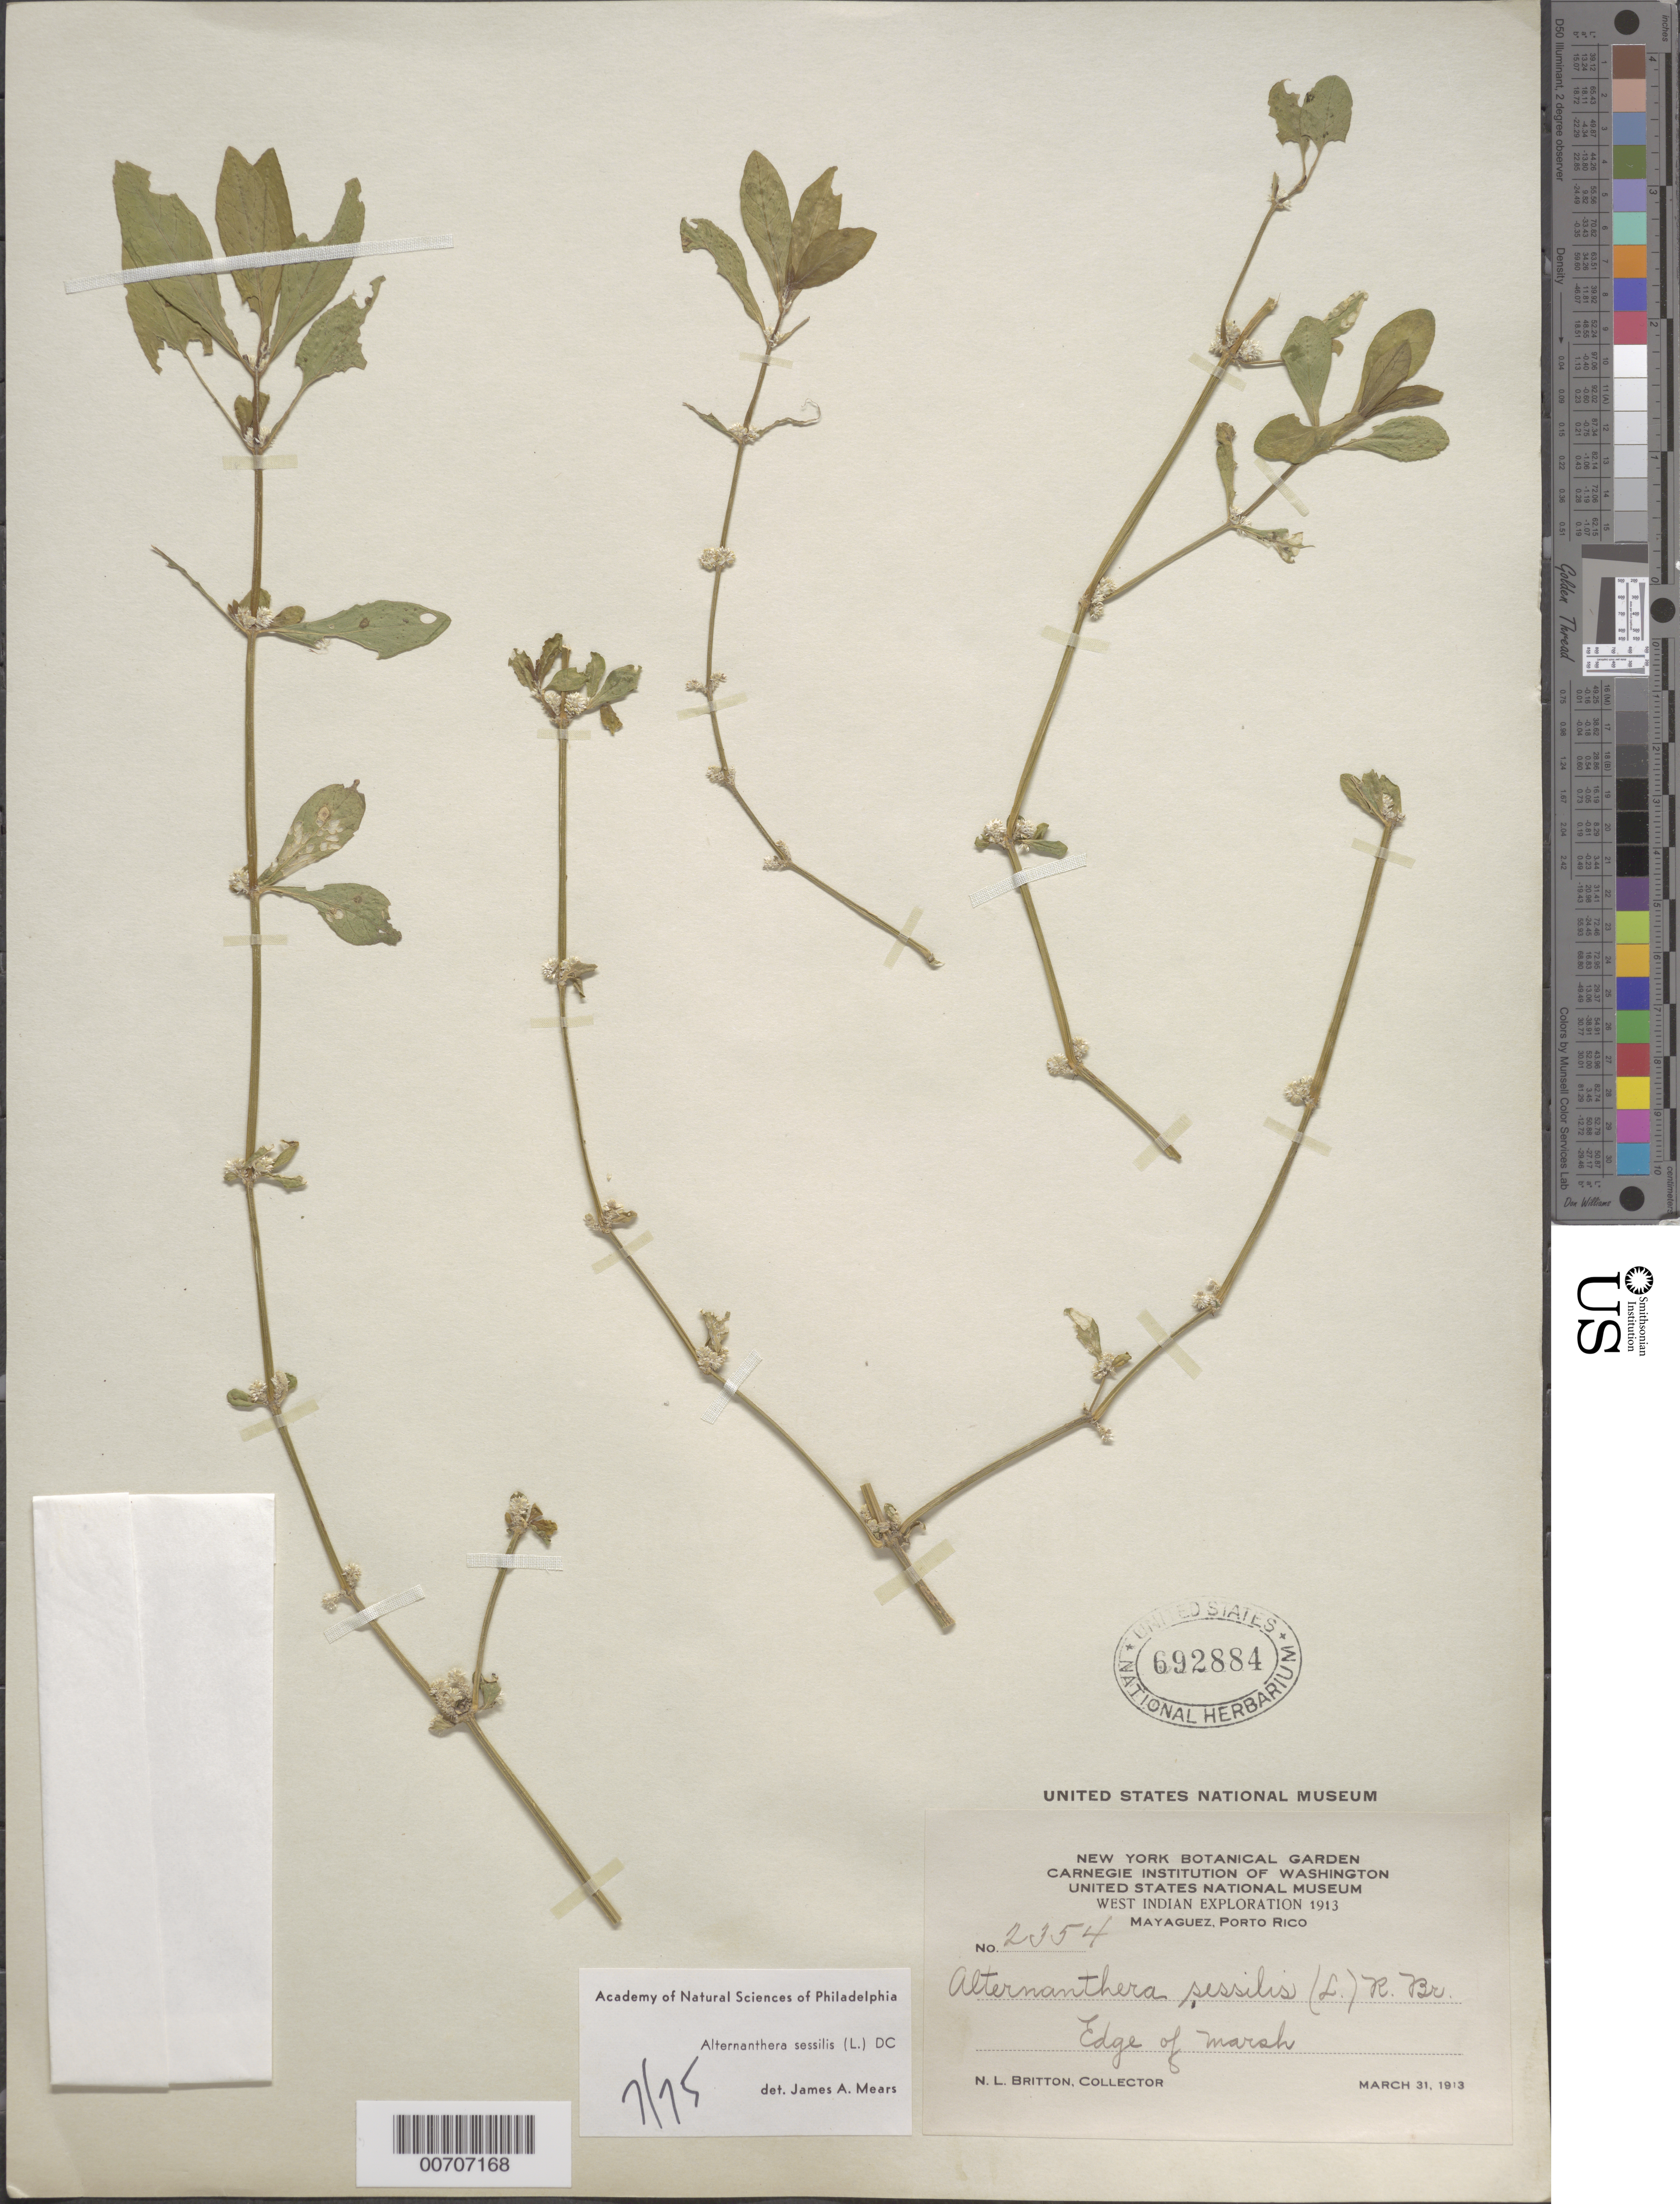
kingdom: Plantae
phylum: Tracheophyta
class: Magnoliopsida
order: Caryophyllales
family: Amaranthaceae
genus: Alternanthera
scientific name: Alternanthera sessilis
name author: (L.) DC.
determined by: Mears, J. A., (PH), Academy of Natural Sciences of Philadelphia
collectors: N. Britton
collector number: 2354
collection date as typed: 31 Mar 1913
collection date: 1913-03-31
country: Puerto Rico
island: Greater Antilles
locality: Mayaguez.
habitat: Edge of marsh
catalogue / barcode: US 692884